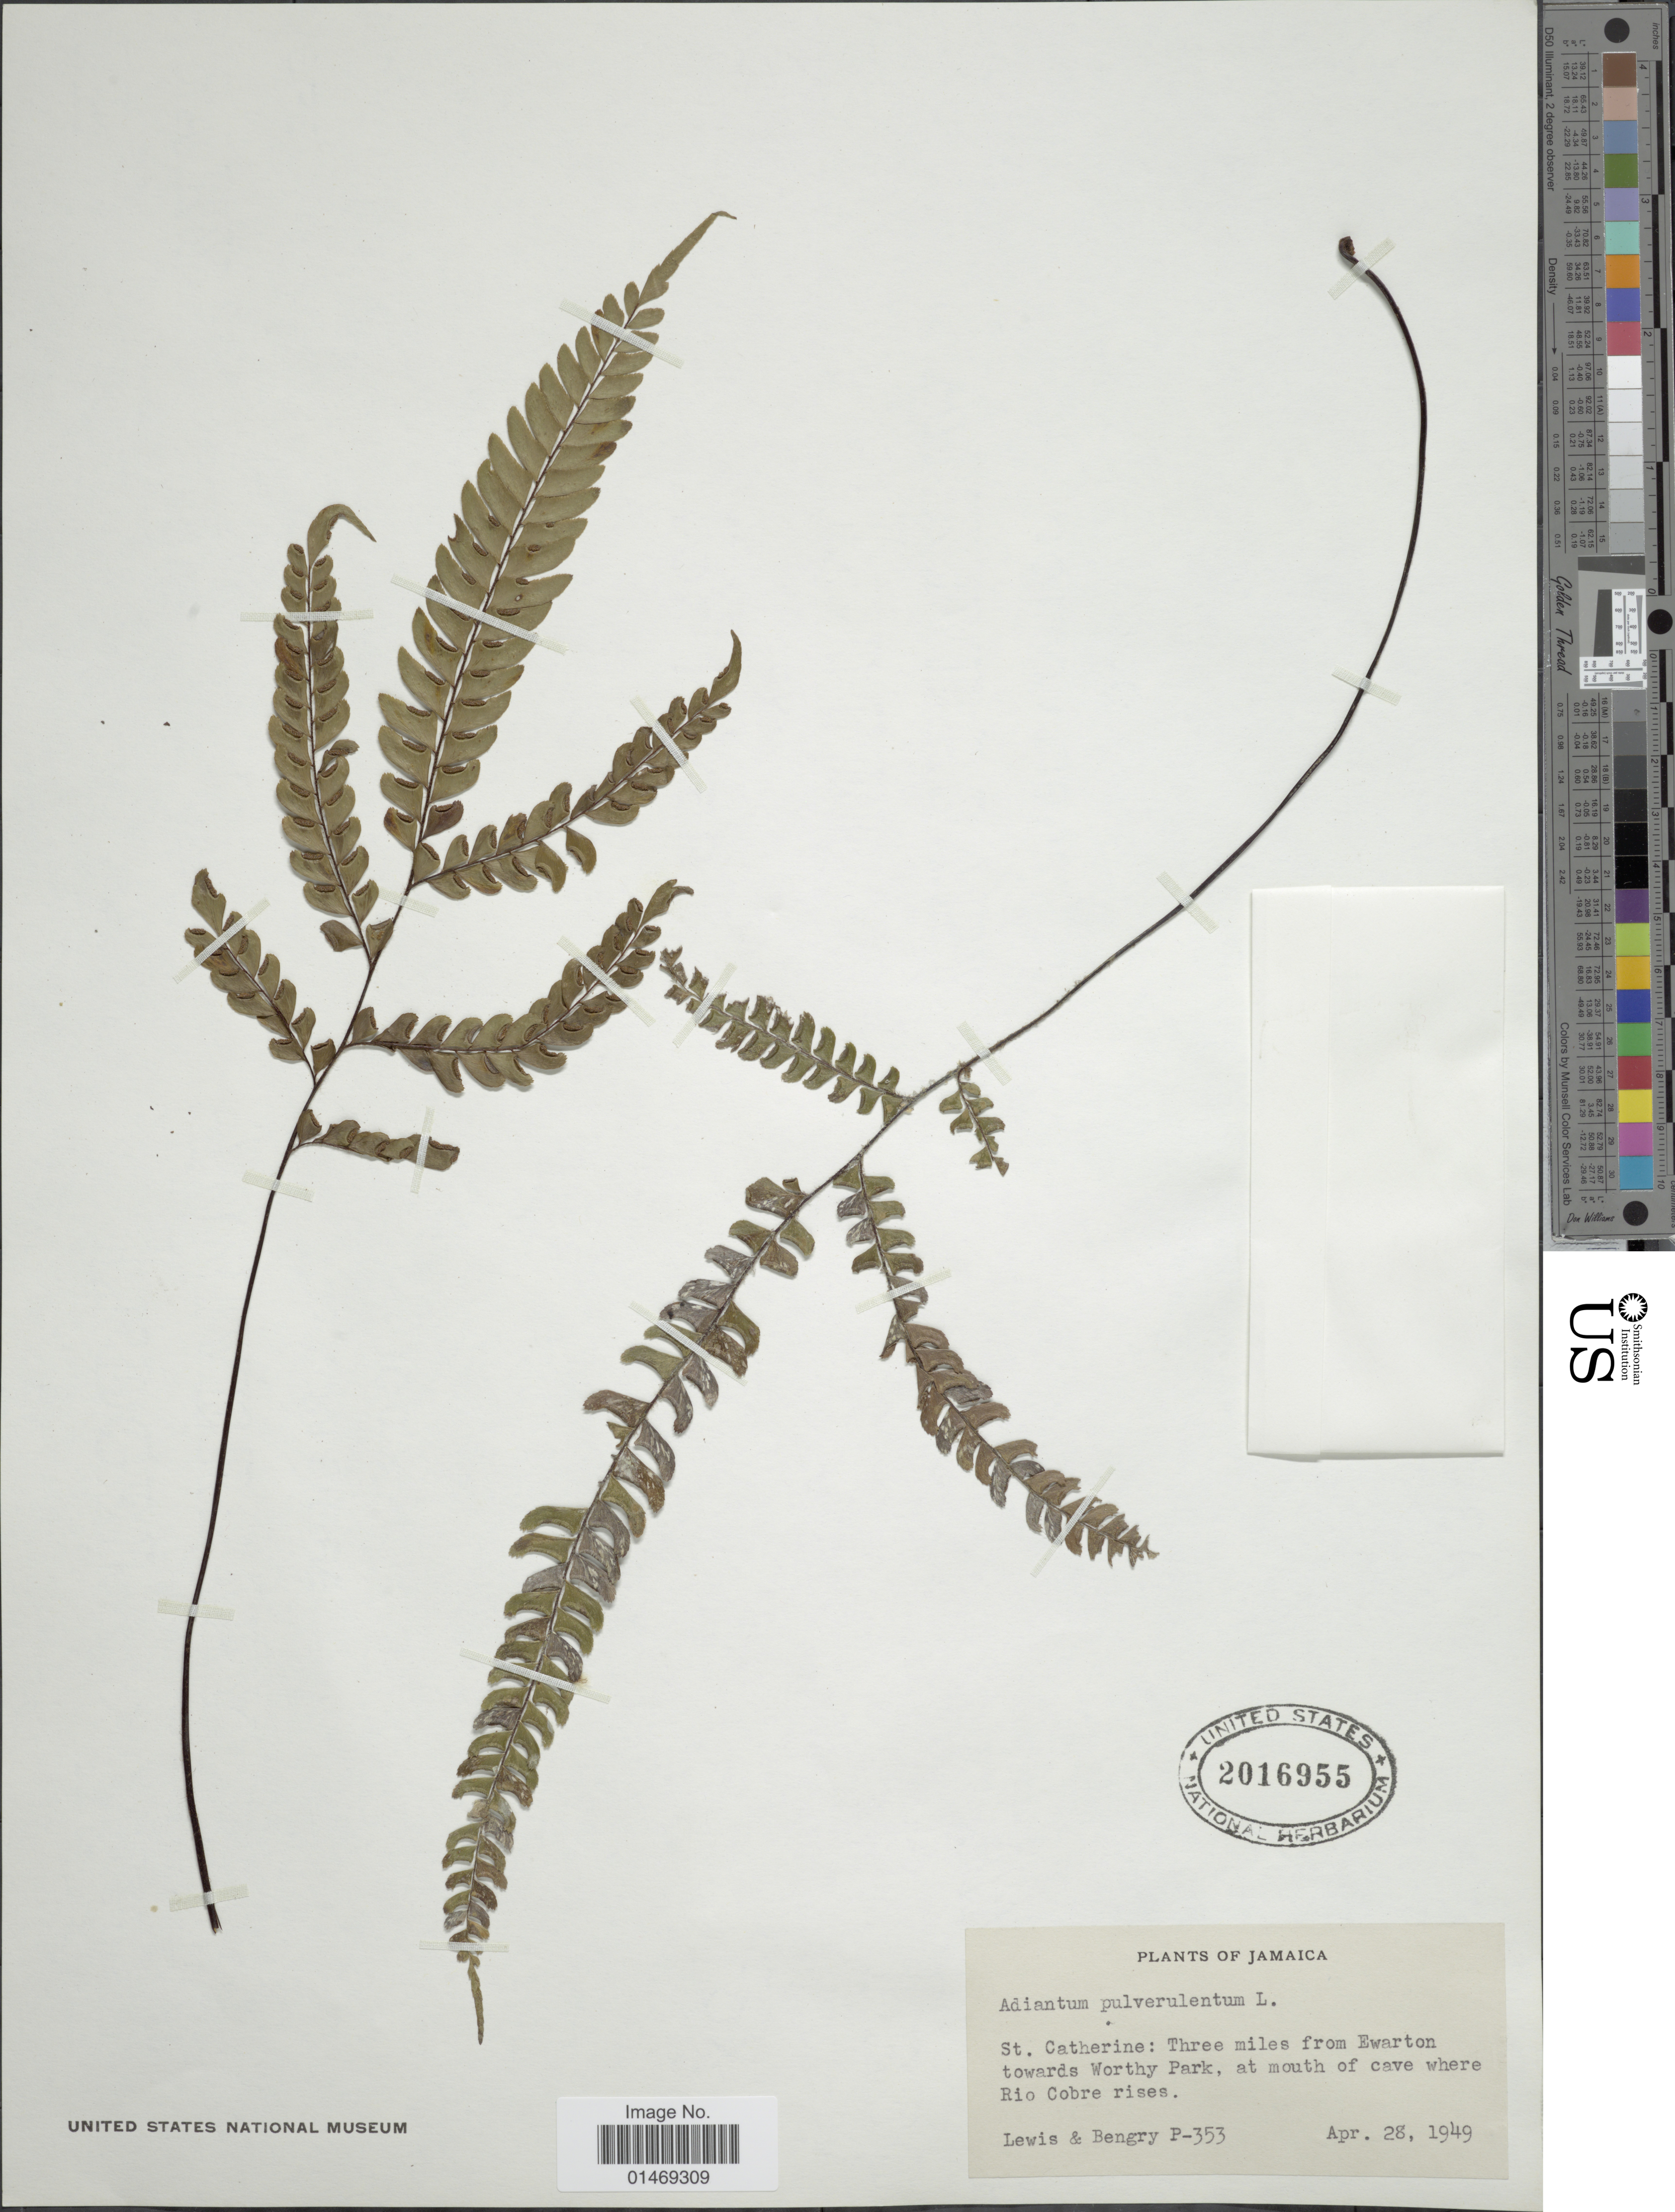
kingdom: Plantae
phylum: Tracheophyta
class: Polypodiopsida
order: Polypodiales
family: Pteridaceae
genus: Adiantum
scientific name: Adiantum pulverulentum var. caudatum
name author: Jenman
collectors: -- Lewis & R. Bengry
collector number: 353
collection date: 1949-04-28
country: Jamaica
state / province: Saint Catherine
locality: Three miles from Ewarton towards Worthy Park, at mouth of cave where Rio Cobre rises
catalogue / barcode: US 2016955